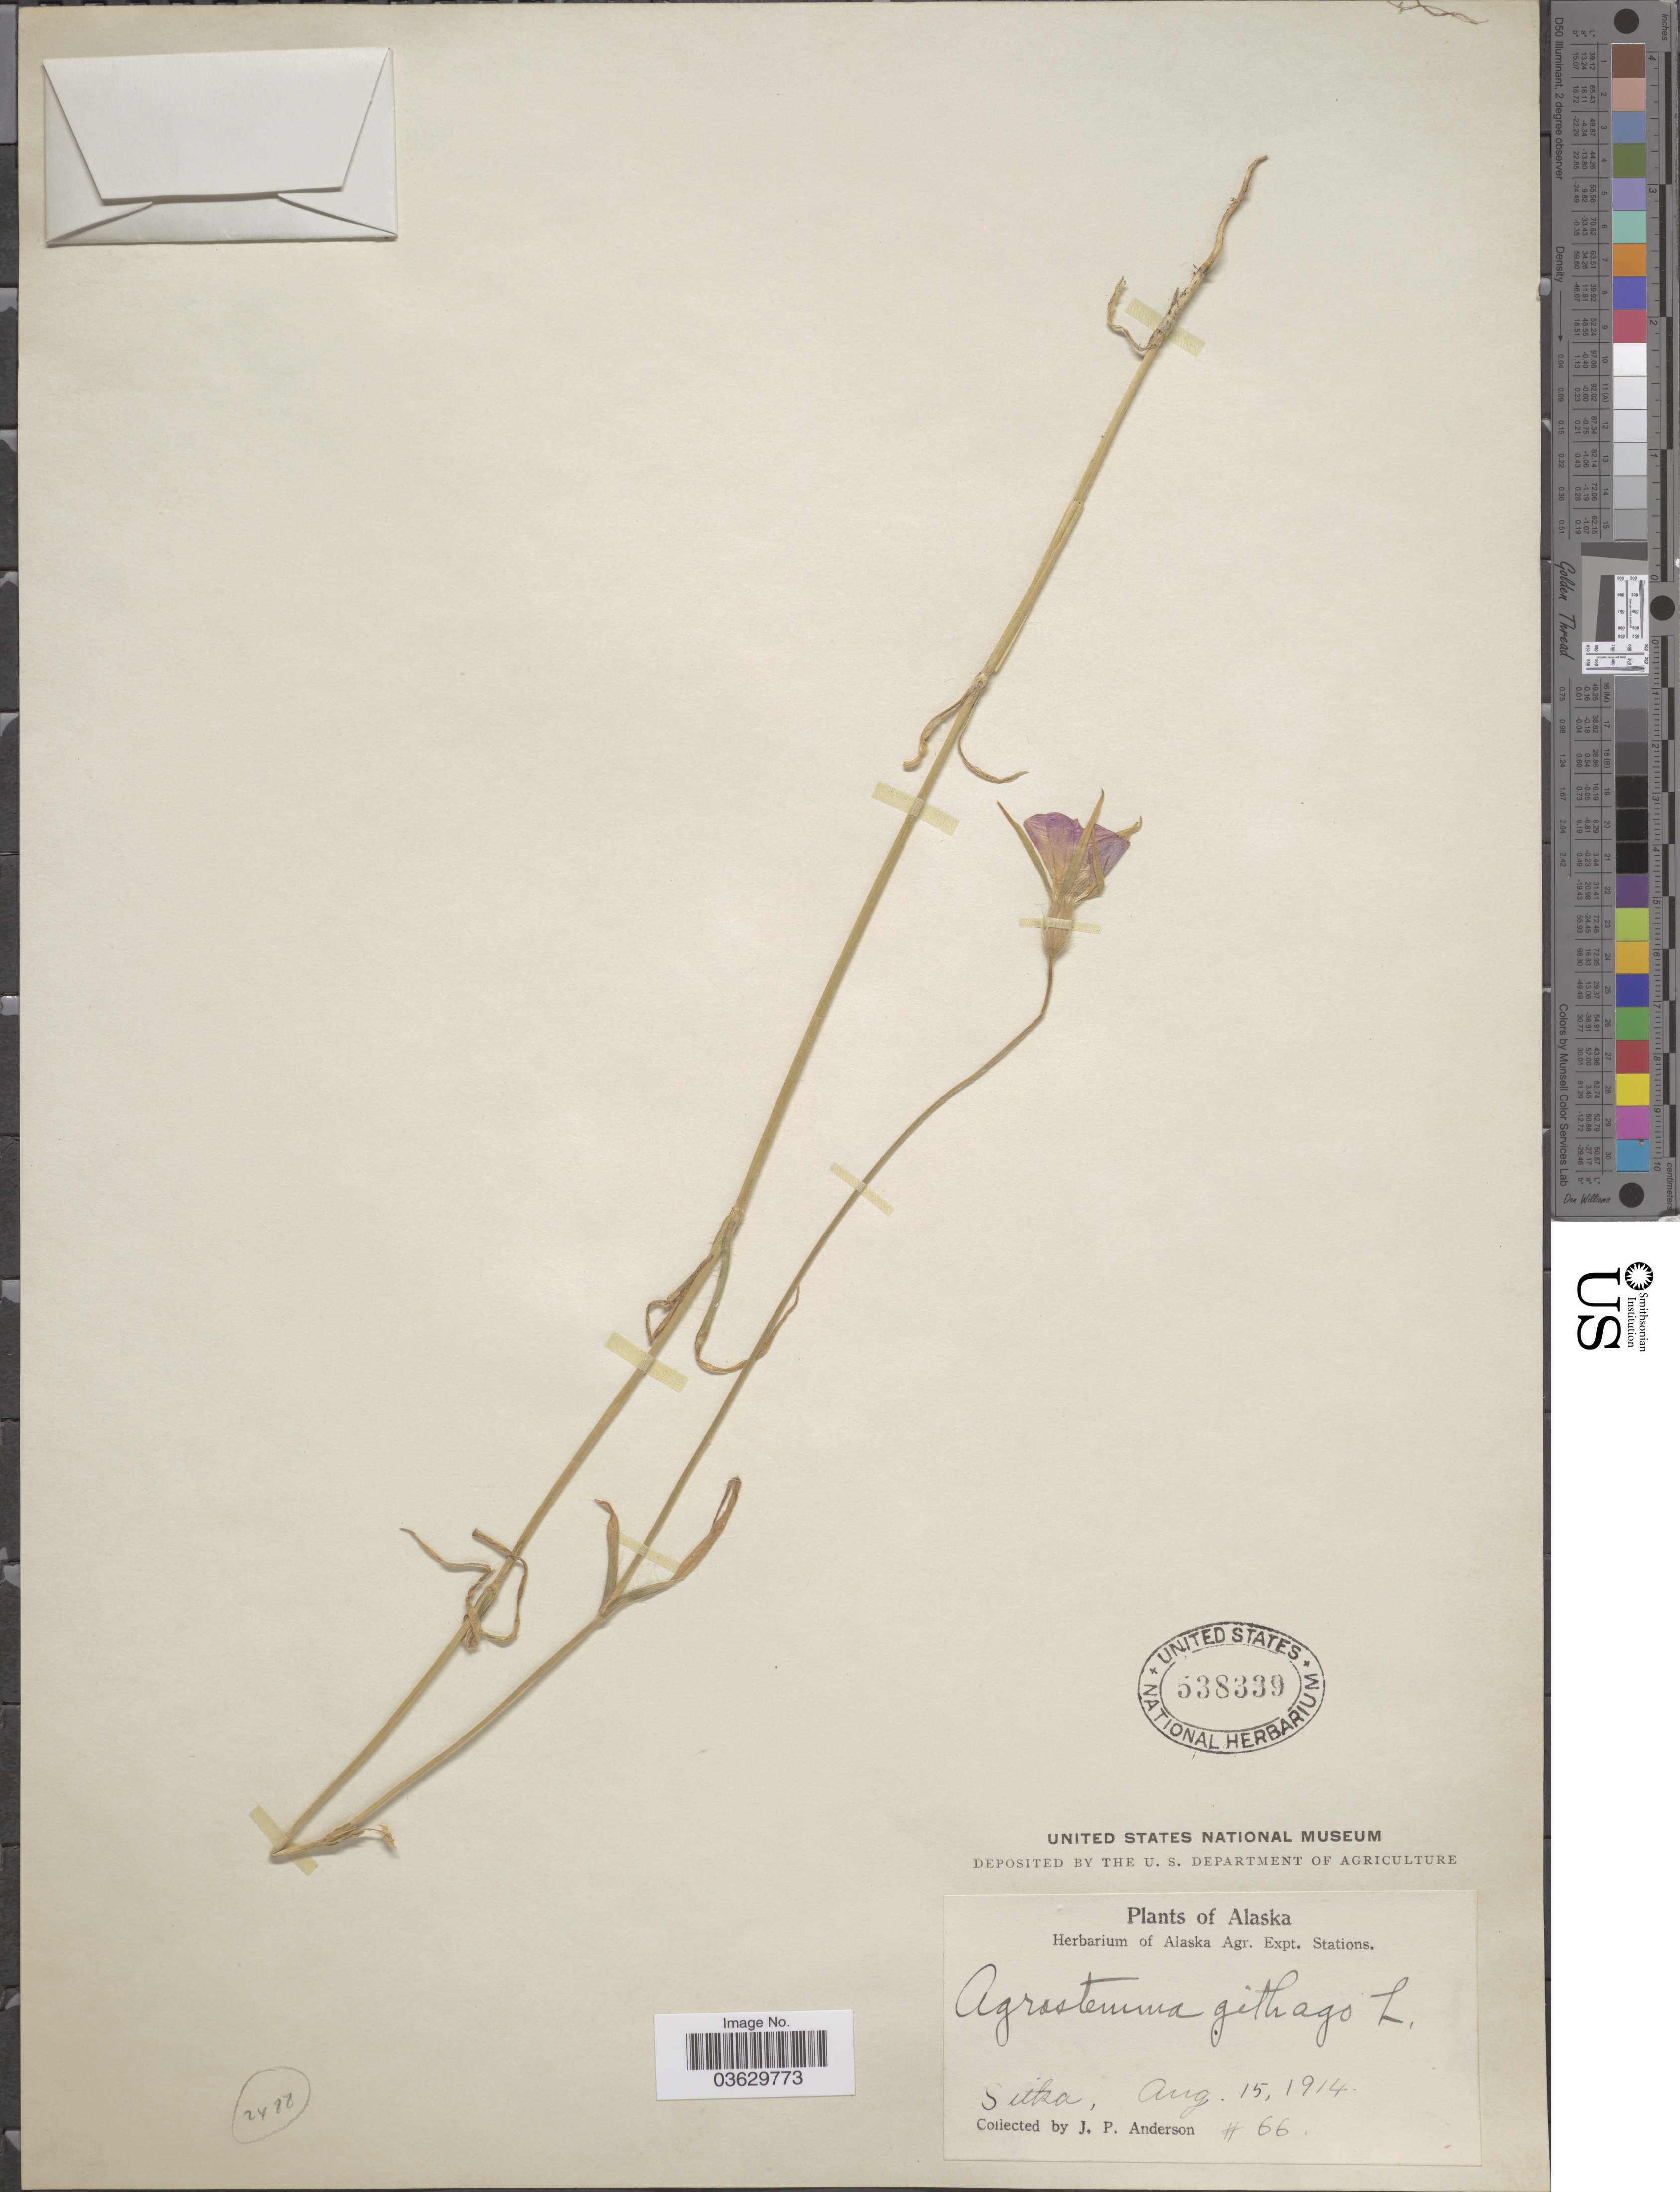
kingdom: Plantae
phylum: Tracheophyta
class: Magnoliopsida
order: Caryophyllales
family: Caryophyllaceae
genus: Agrostemma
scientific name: Agrostemma sp.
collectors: J. P. Anderson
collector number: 66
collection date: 1914-08-15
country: United States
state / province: Alaska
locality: Sitka.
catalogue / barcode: US 538339